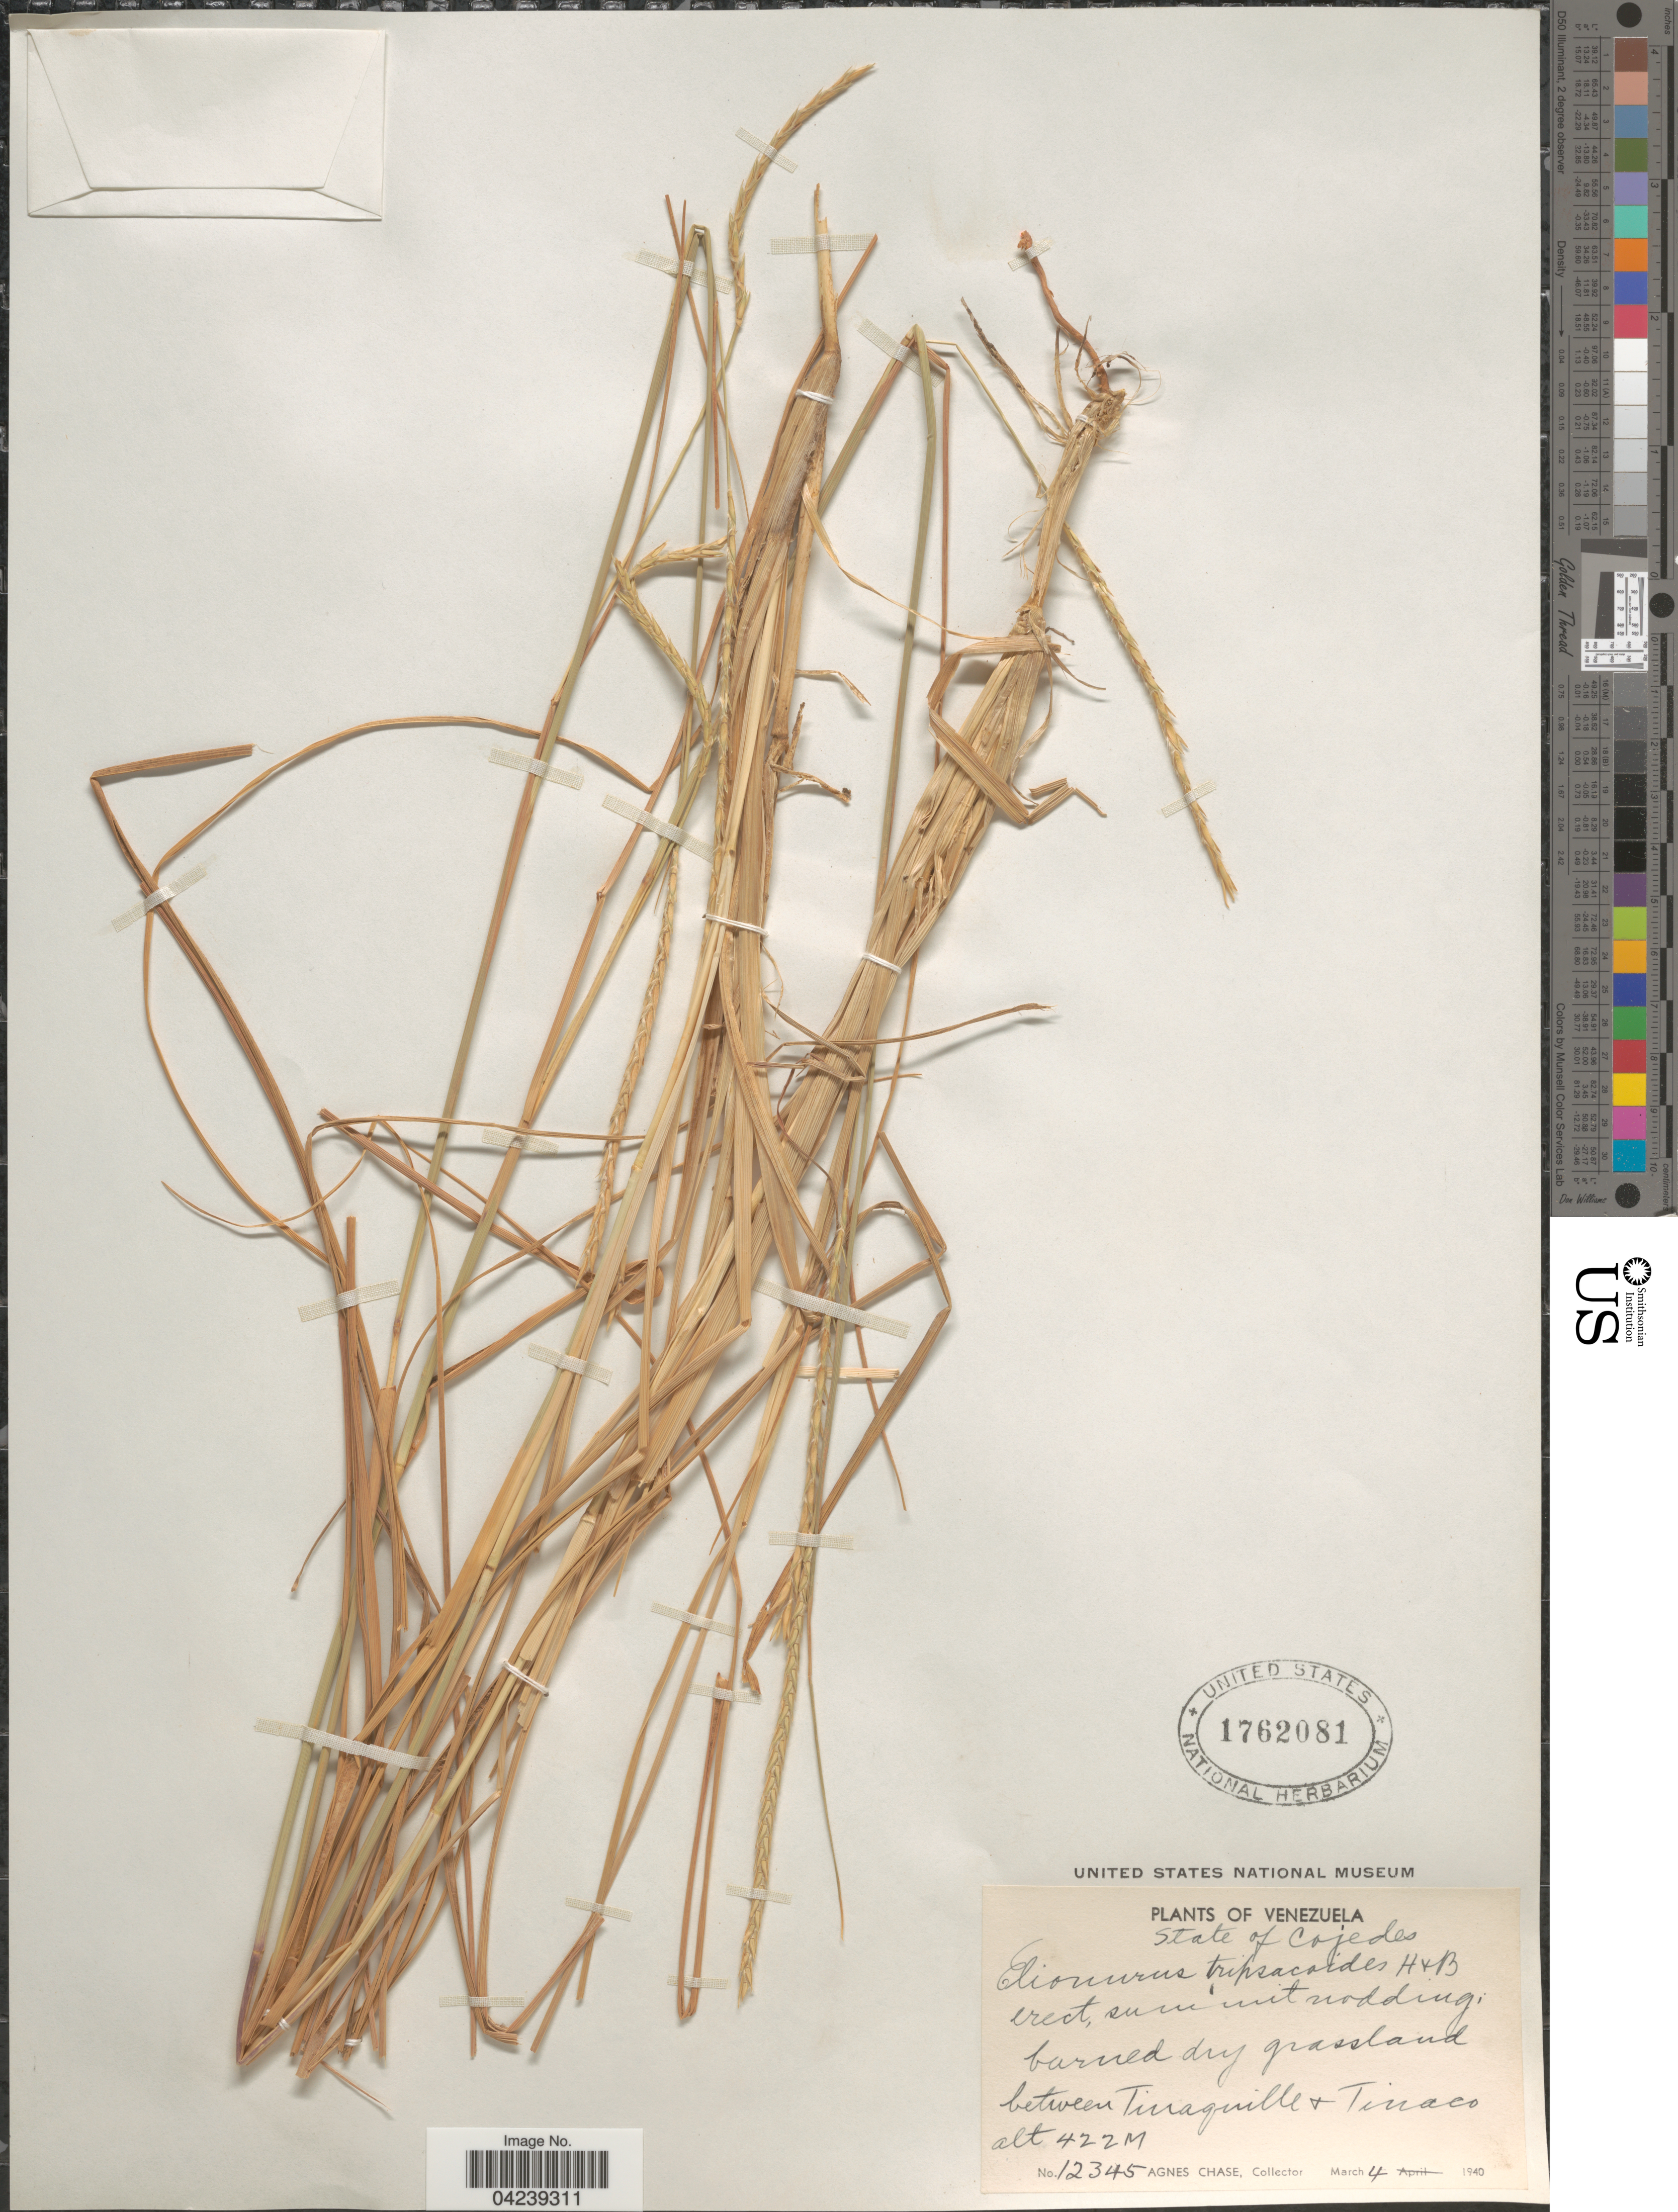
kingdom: Plantae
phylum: Tracheophyta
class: Liliopsida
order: Poales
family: Poaceae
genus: Elionurus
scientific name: Elionurus tripsacoides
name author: Humb. & Bonpl. ex Willd.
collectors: A. Chase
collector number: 12345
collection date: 1940-03-04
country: Venezuela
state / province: Cojedes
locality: Between Tinaquille & Tinaco.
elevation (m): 422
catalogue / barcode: US 1762081